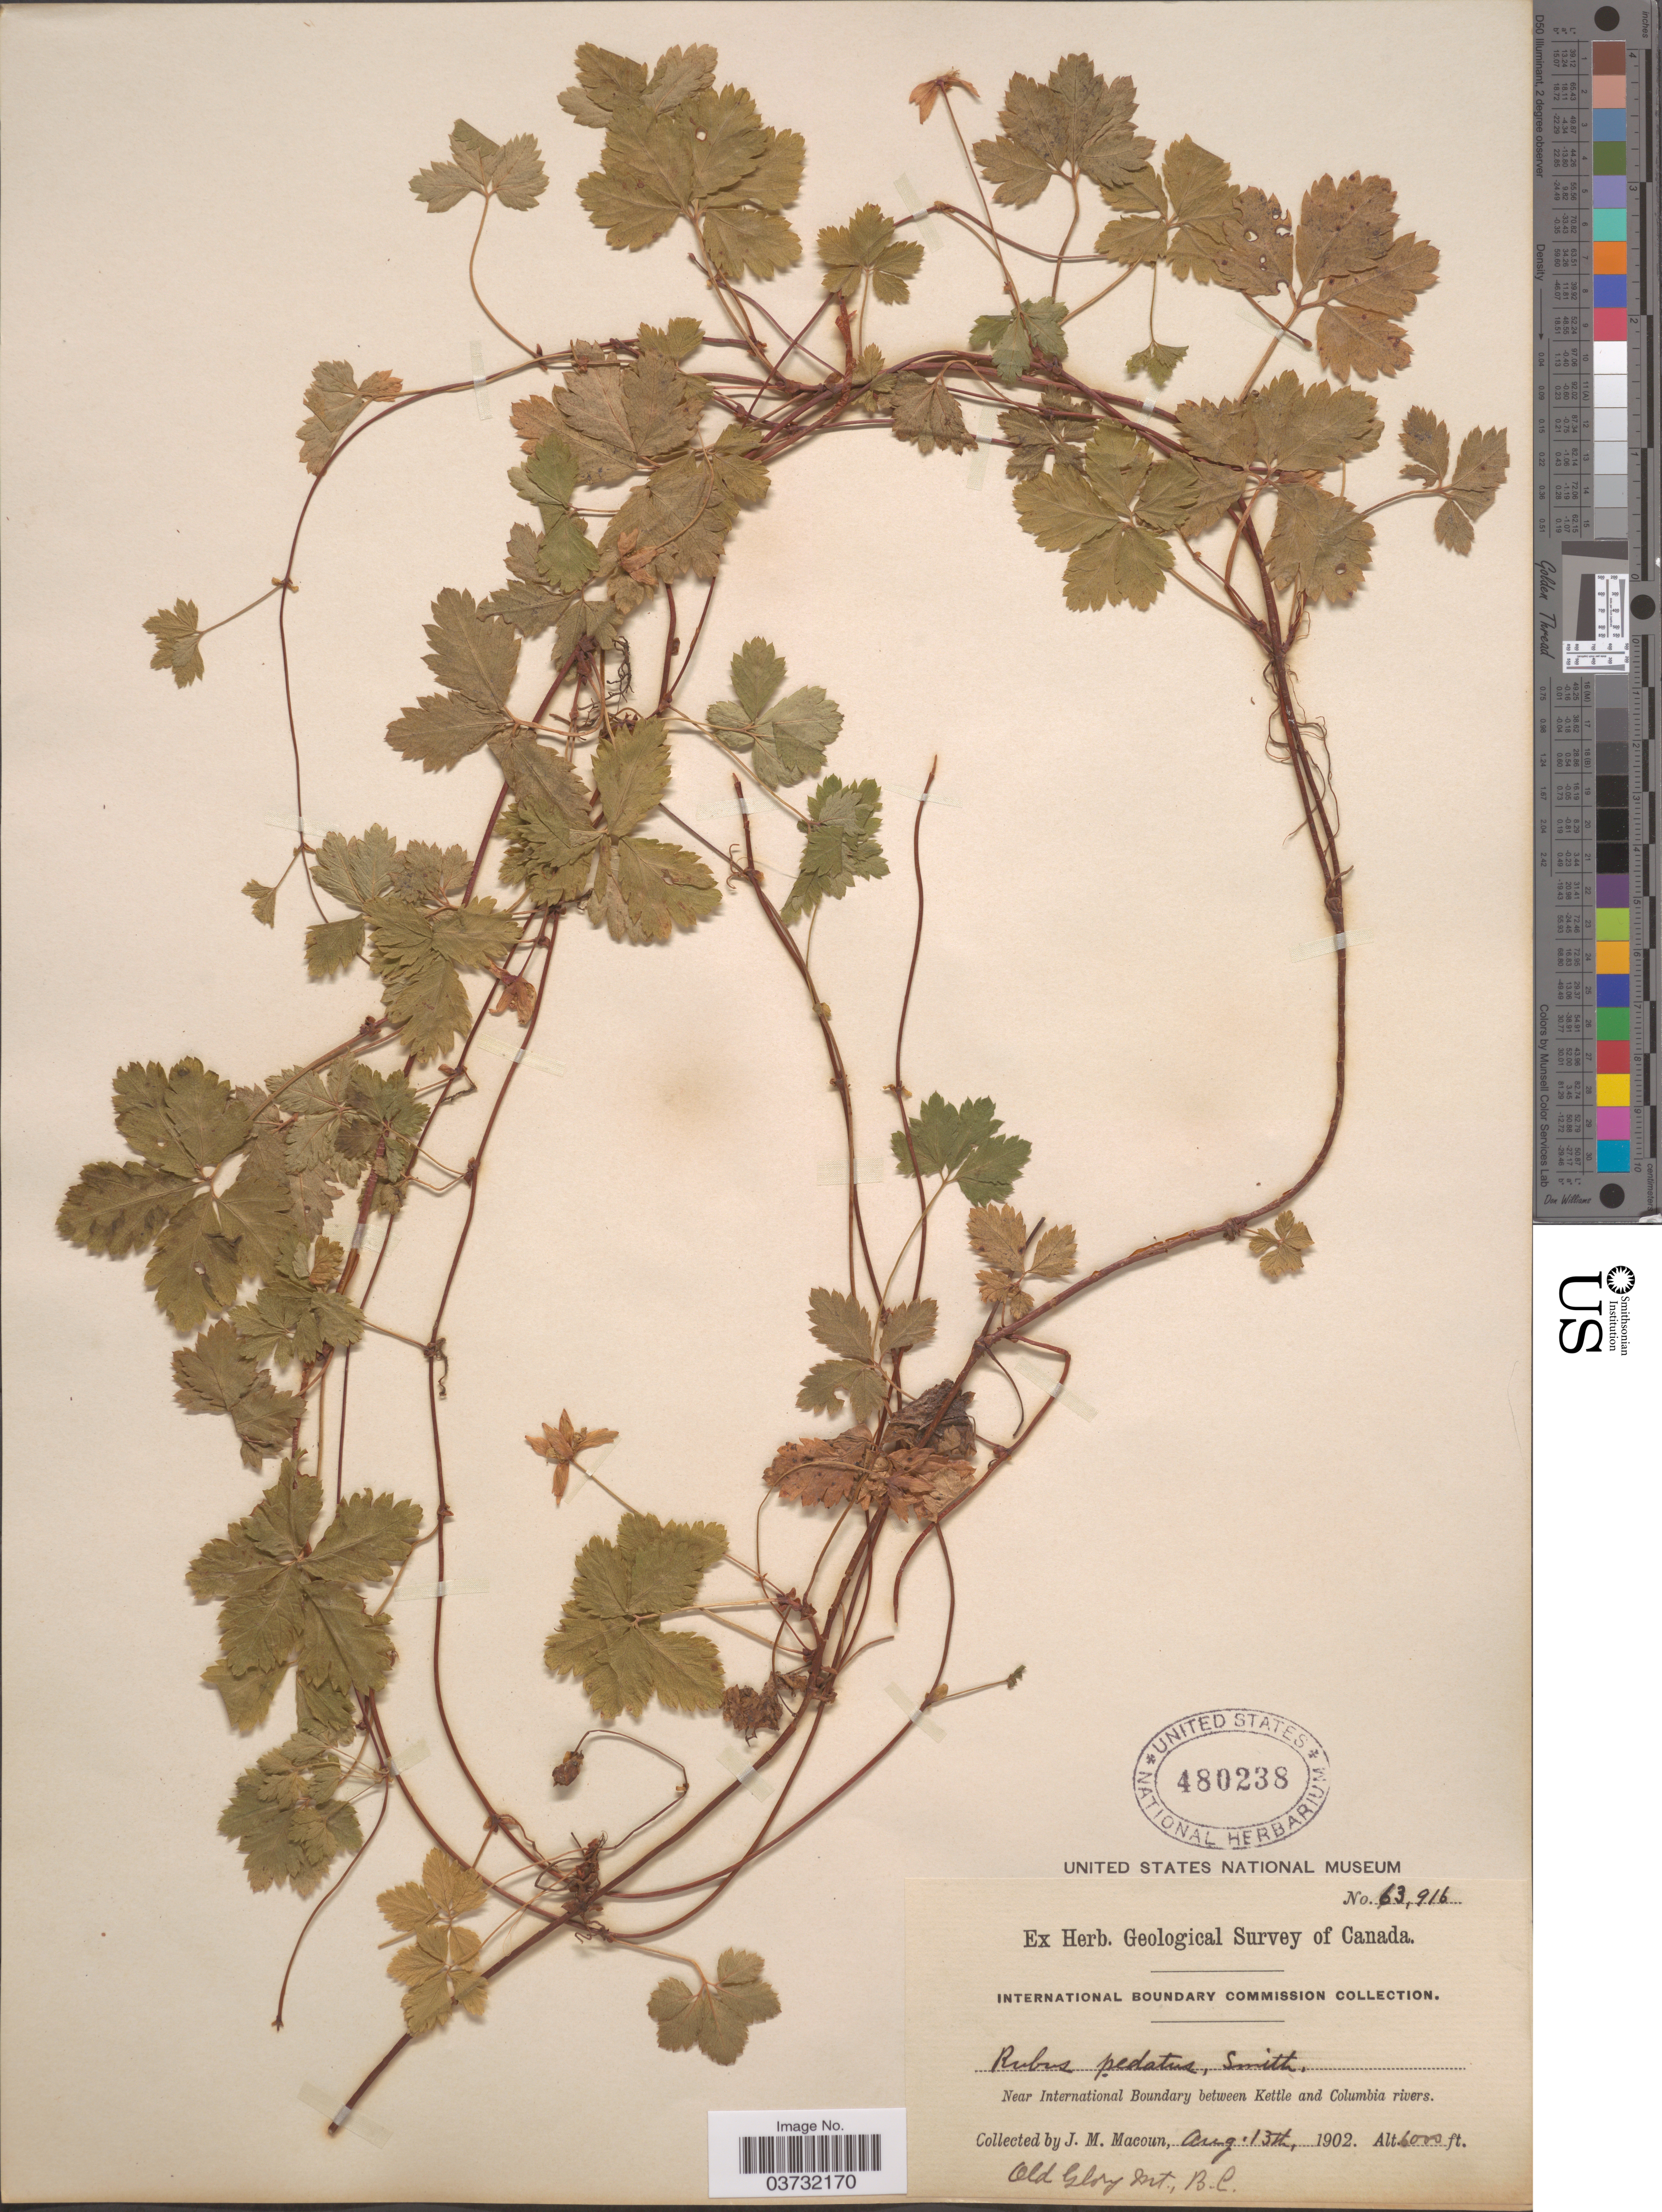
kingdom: Plantae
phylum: Tracheophyta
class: Magnoliopsida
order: Rosales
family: Rosaceae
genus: Rubus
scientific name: Rubus pedatus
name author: Sm.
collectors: J. M. Macoun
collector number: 63916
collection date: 1902-08-13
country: Canada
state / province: British Columbia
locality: Near International Boundary between Kettle and Columbia rivers. Old Glory Mt.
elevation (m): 1829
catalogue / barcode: US 480238